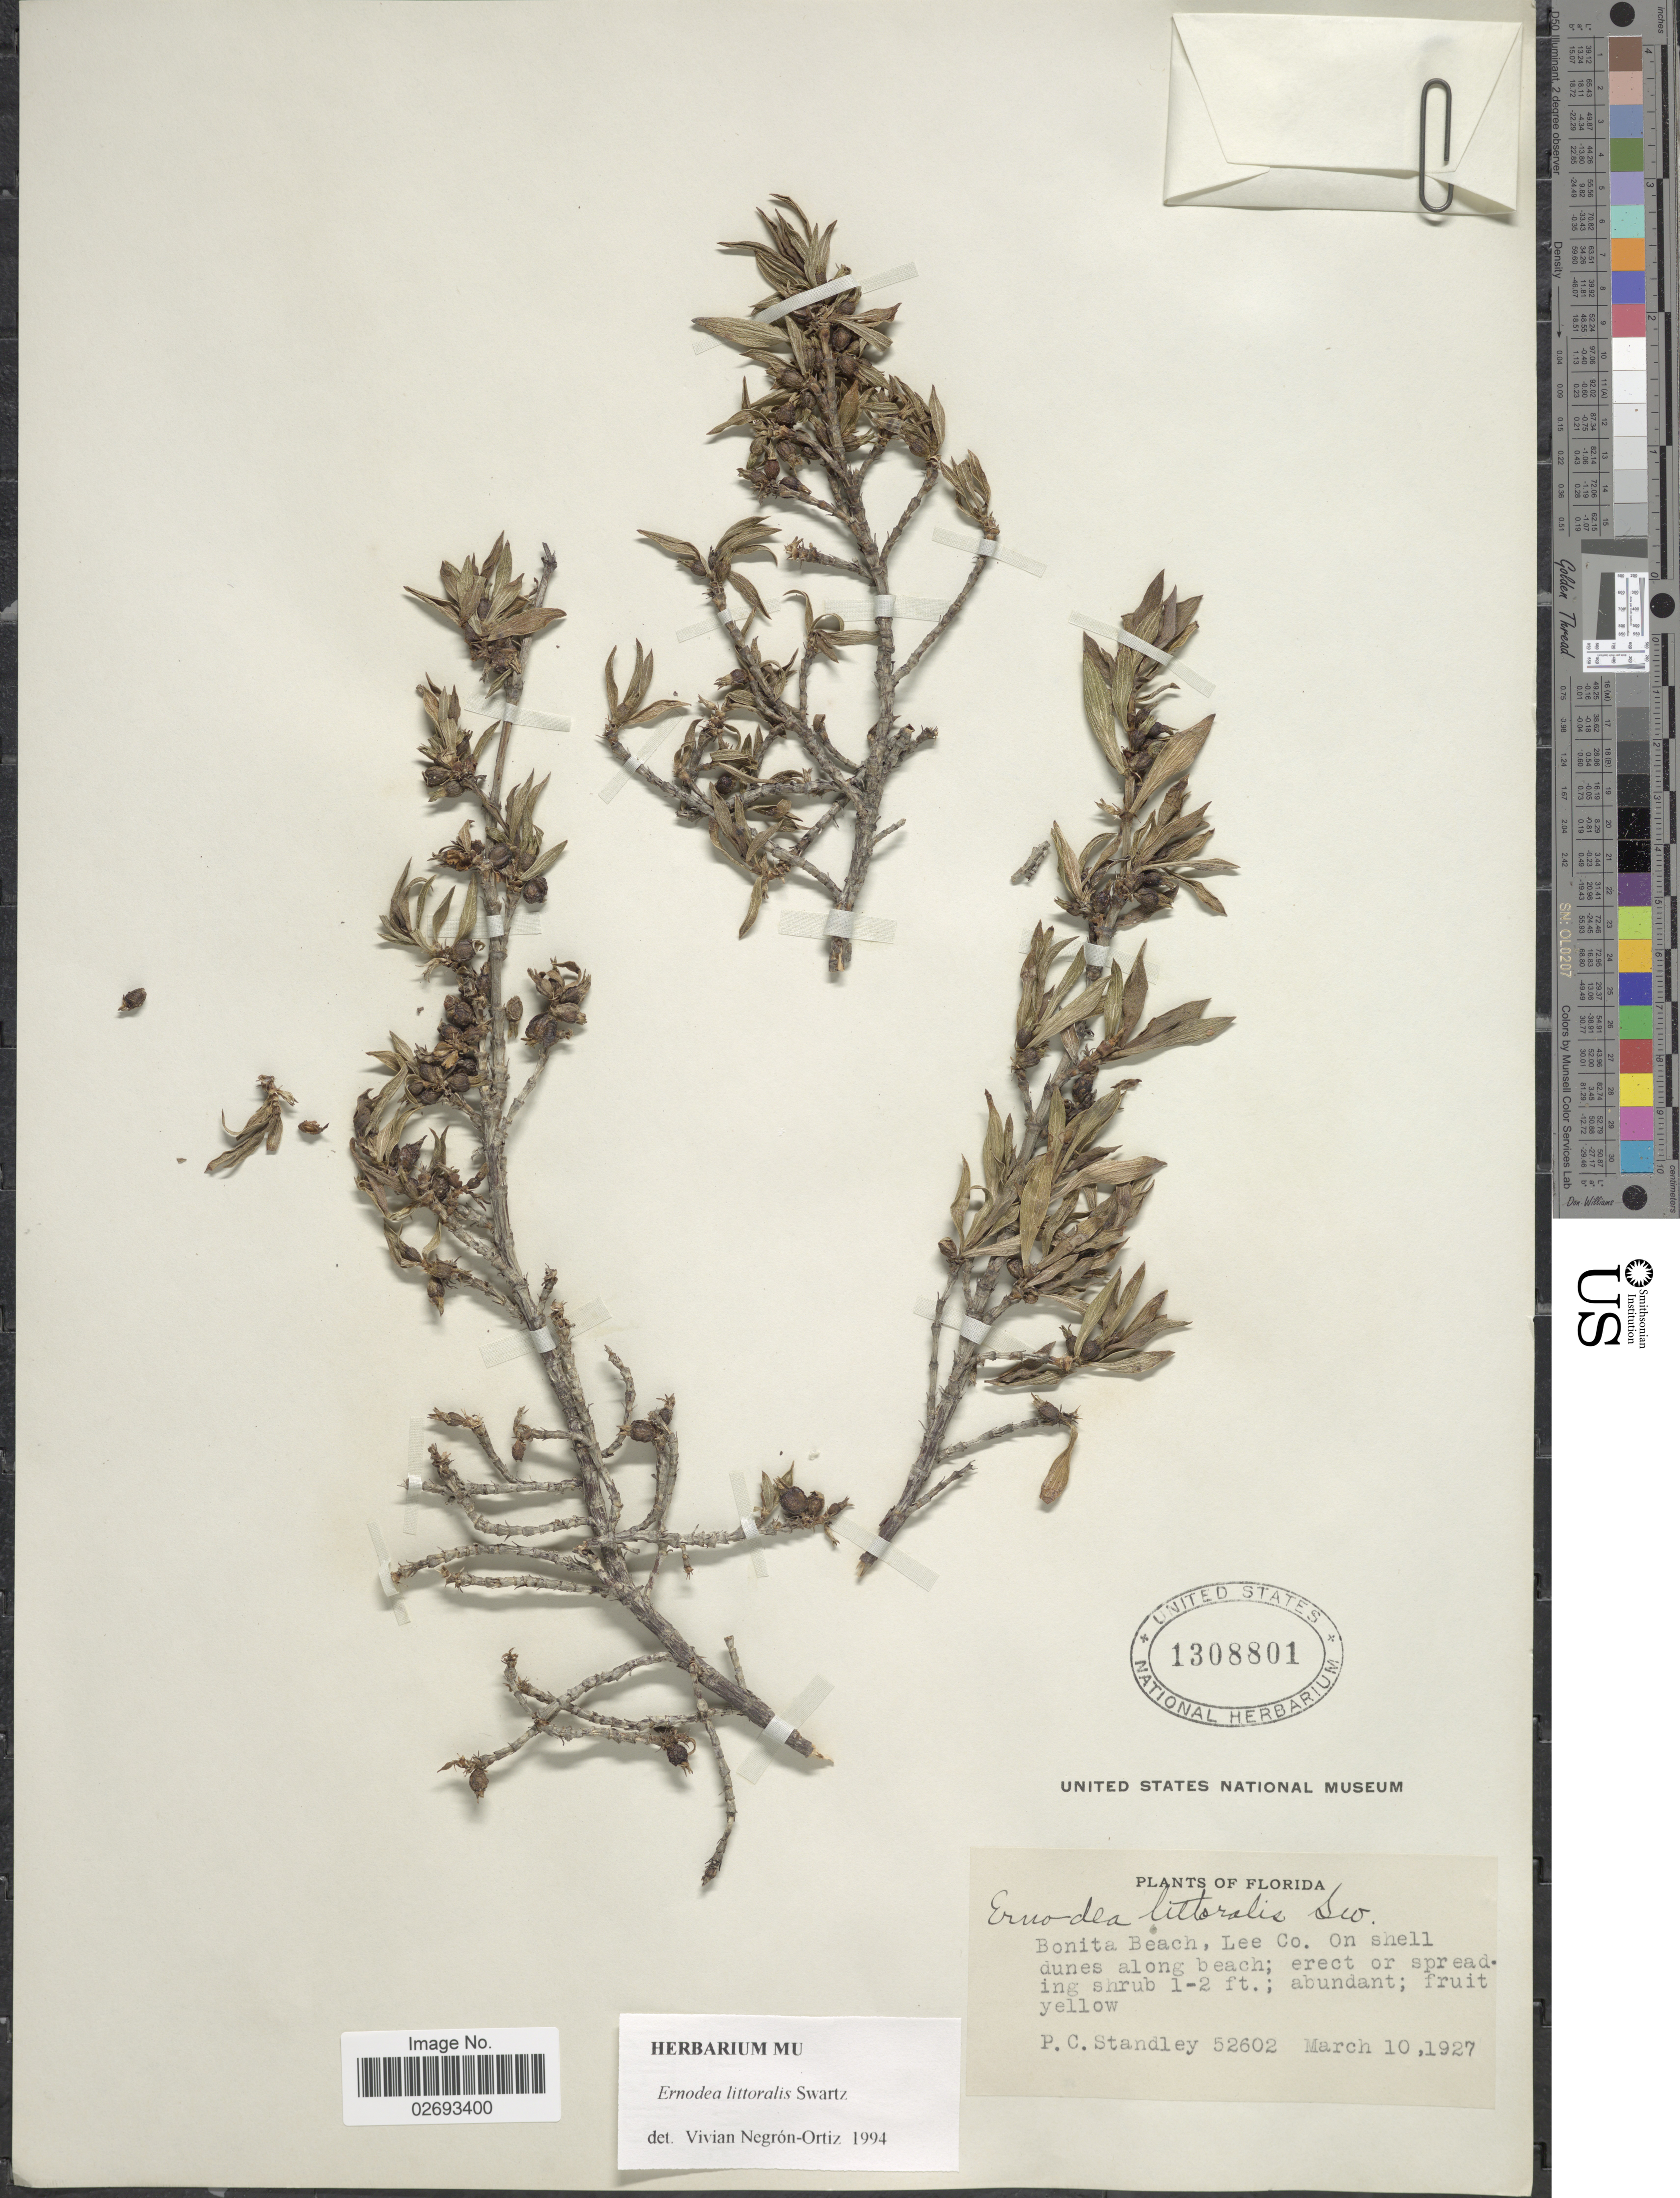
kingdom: Plantae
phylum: Tracheophyta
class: Magnoliopsida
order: Gentianales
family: Rubiaceae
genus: Ernodea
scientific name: Ernodea littoralis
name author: Sw.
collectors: P. C. Standley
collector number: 52602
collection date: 1927-03-10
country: United States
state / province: Florida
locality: Bonita Beach, Lee Co. along beach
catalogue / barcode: US 1308801